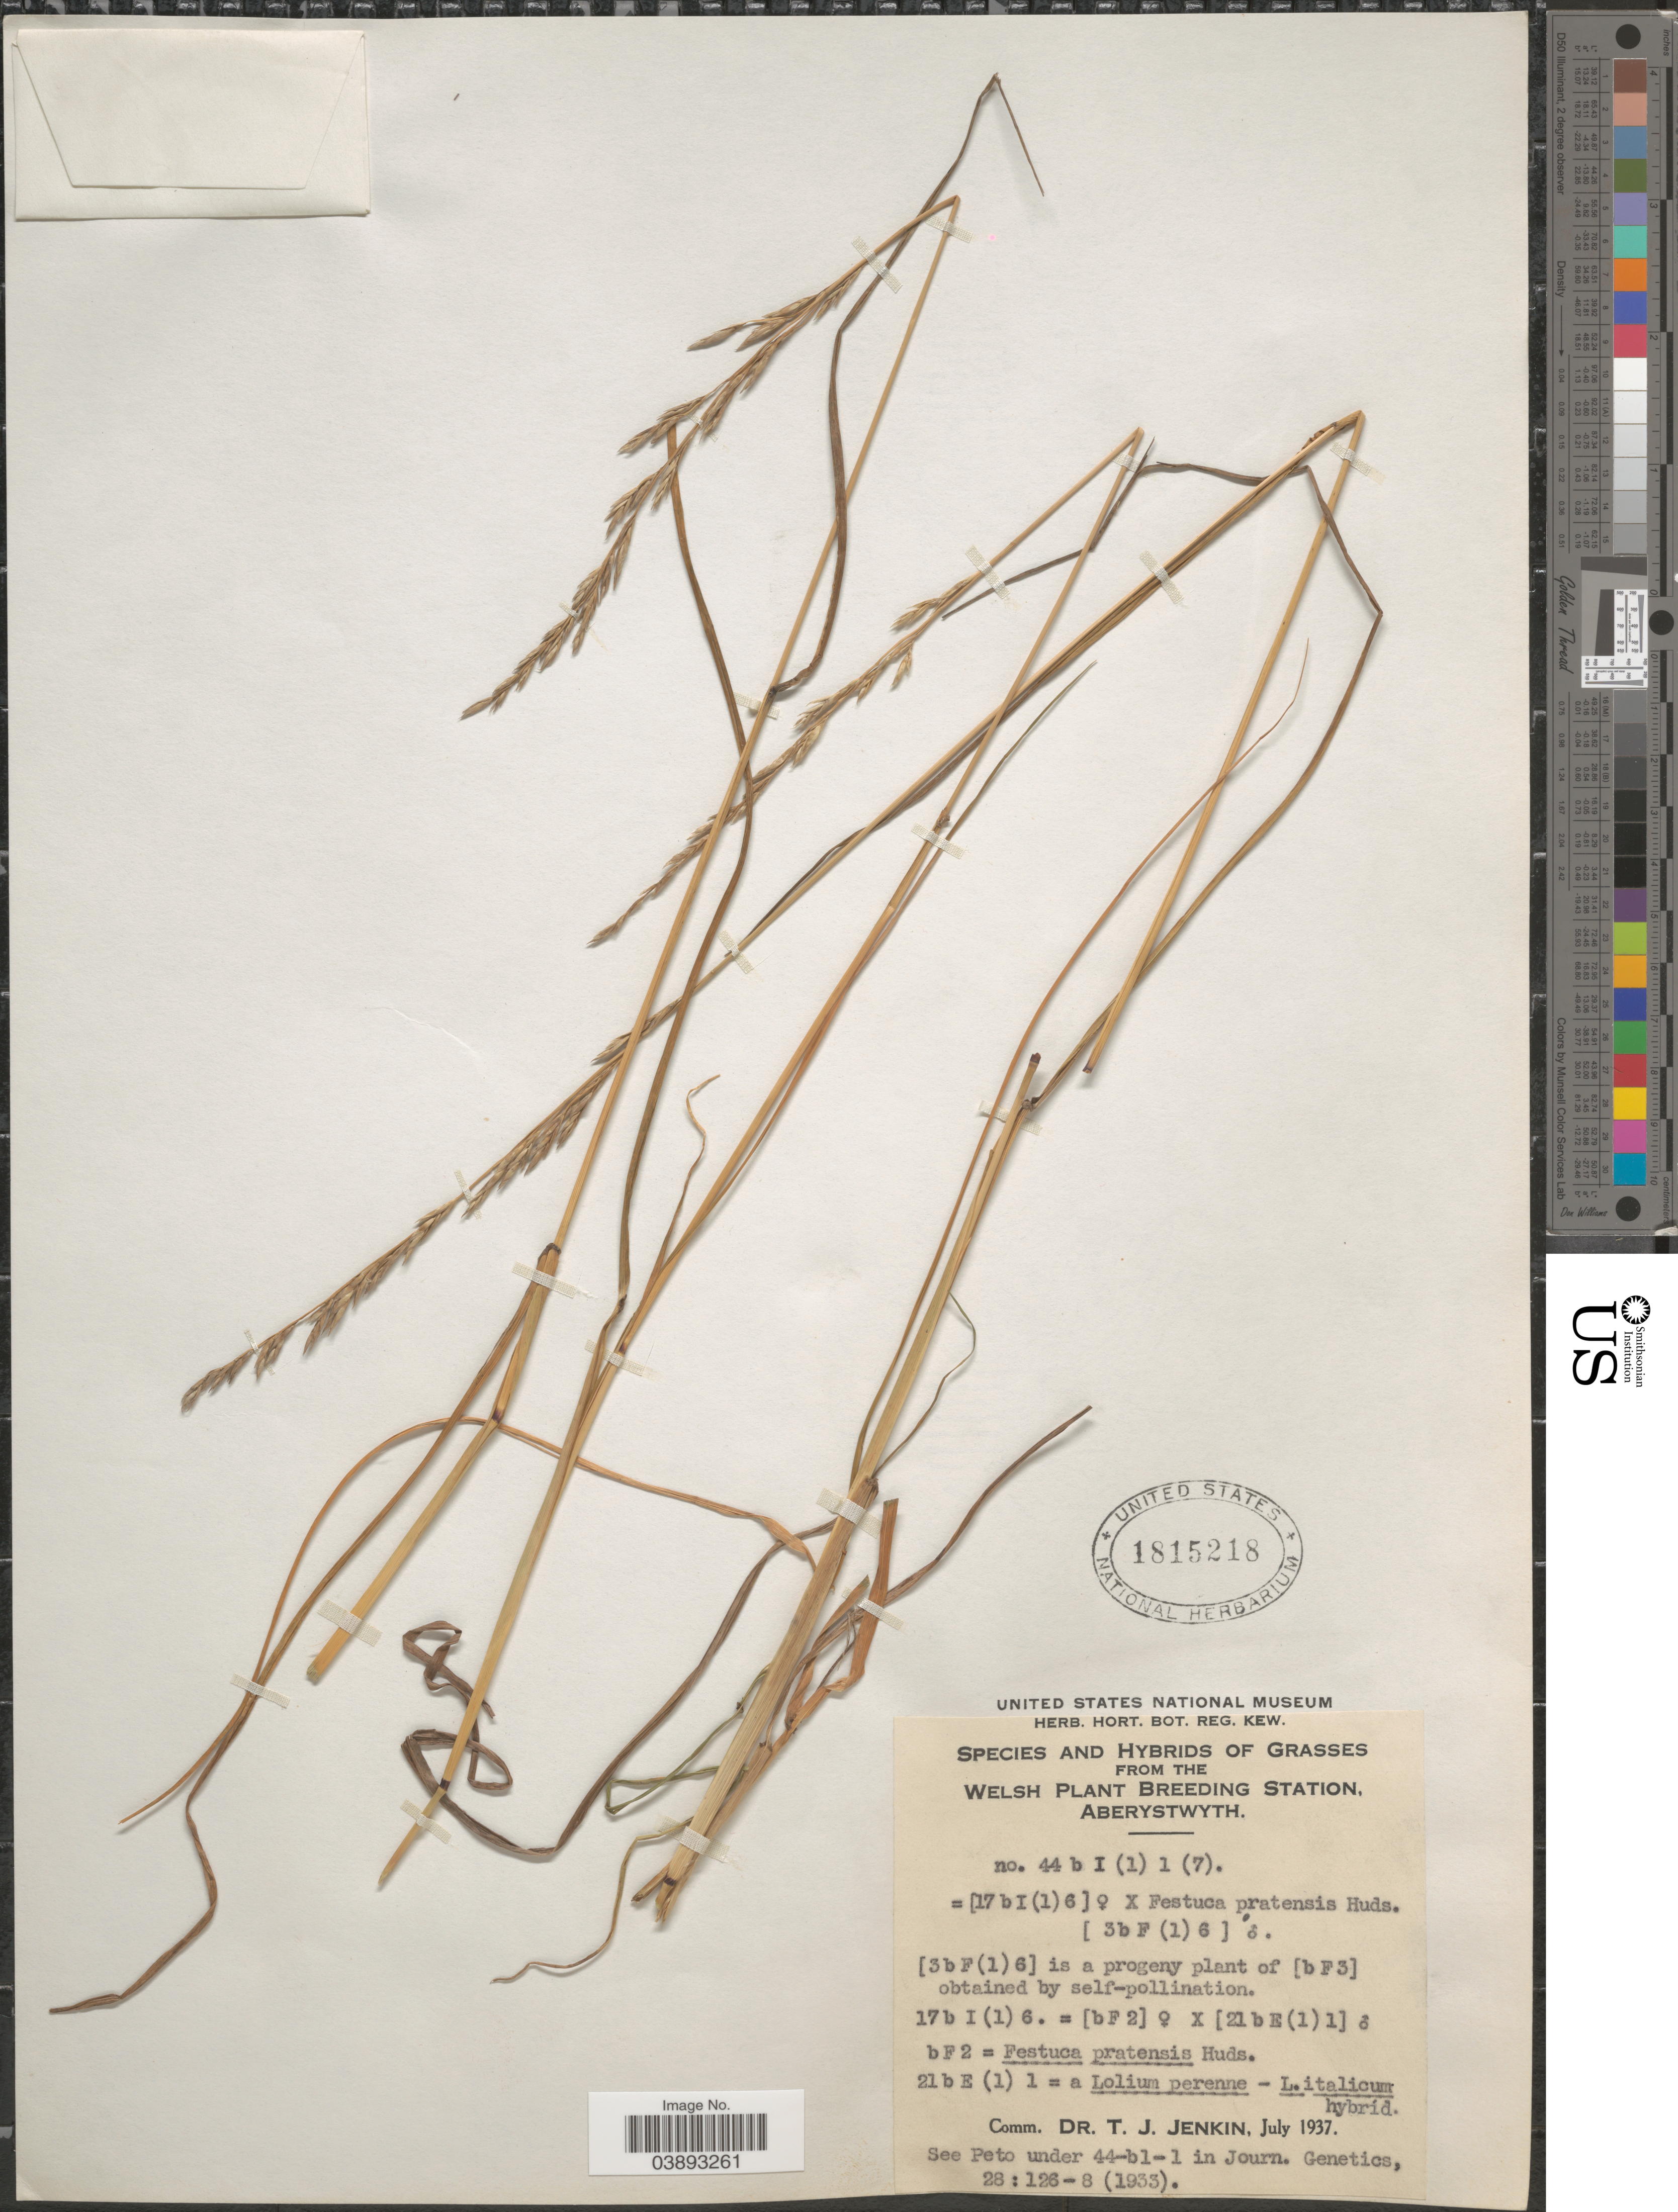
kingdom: Plantae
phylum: Tracheophyta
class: Liliopsida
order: Poales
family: Poaceae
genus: Lolium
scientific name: Lolium perenne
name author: L.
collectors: Ex herb. Hort. Bot. Reg. Kew.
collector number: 44 b I (1) 1 (7)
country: United Kingdom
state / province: Wales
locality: Welsh Plant Breeding Station, Aberystwyth.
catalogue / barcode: US 1815218